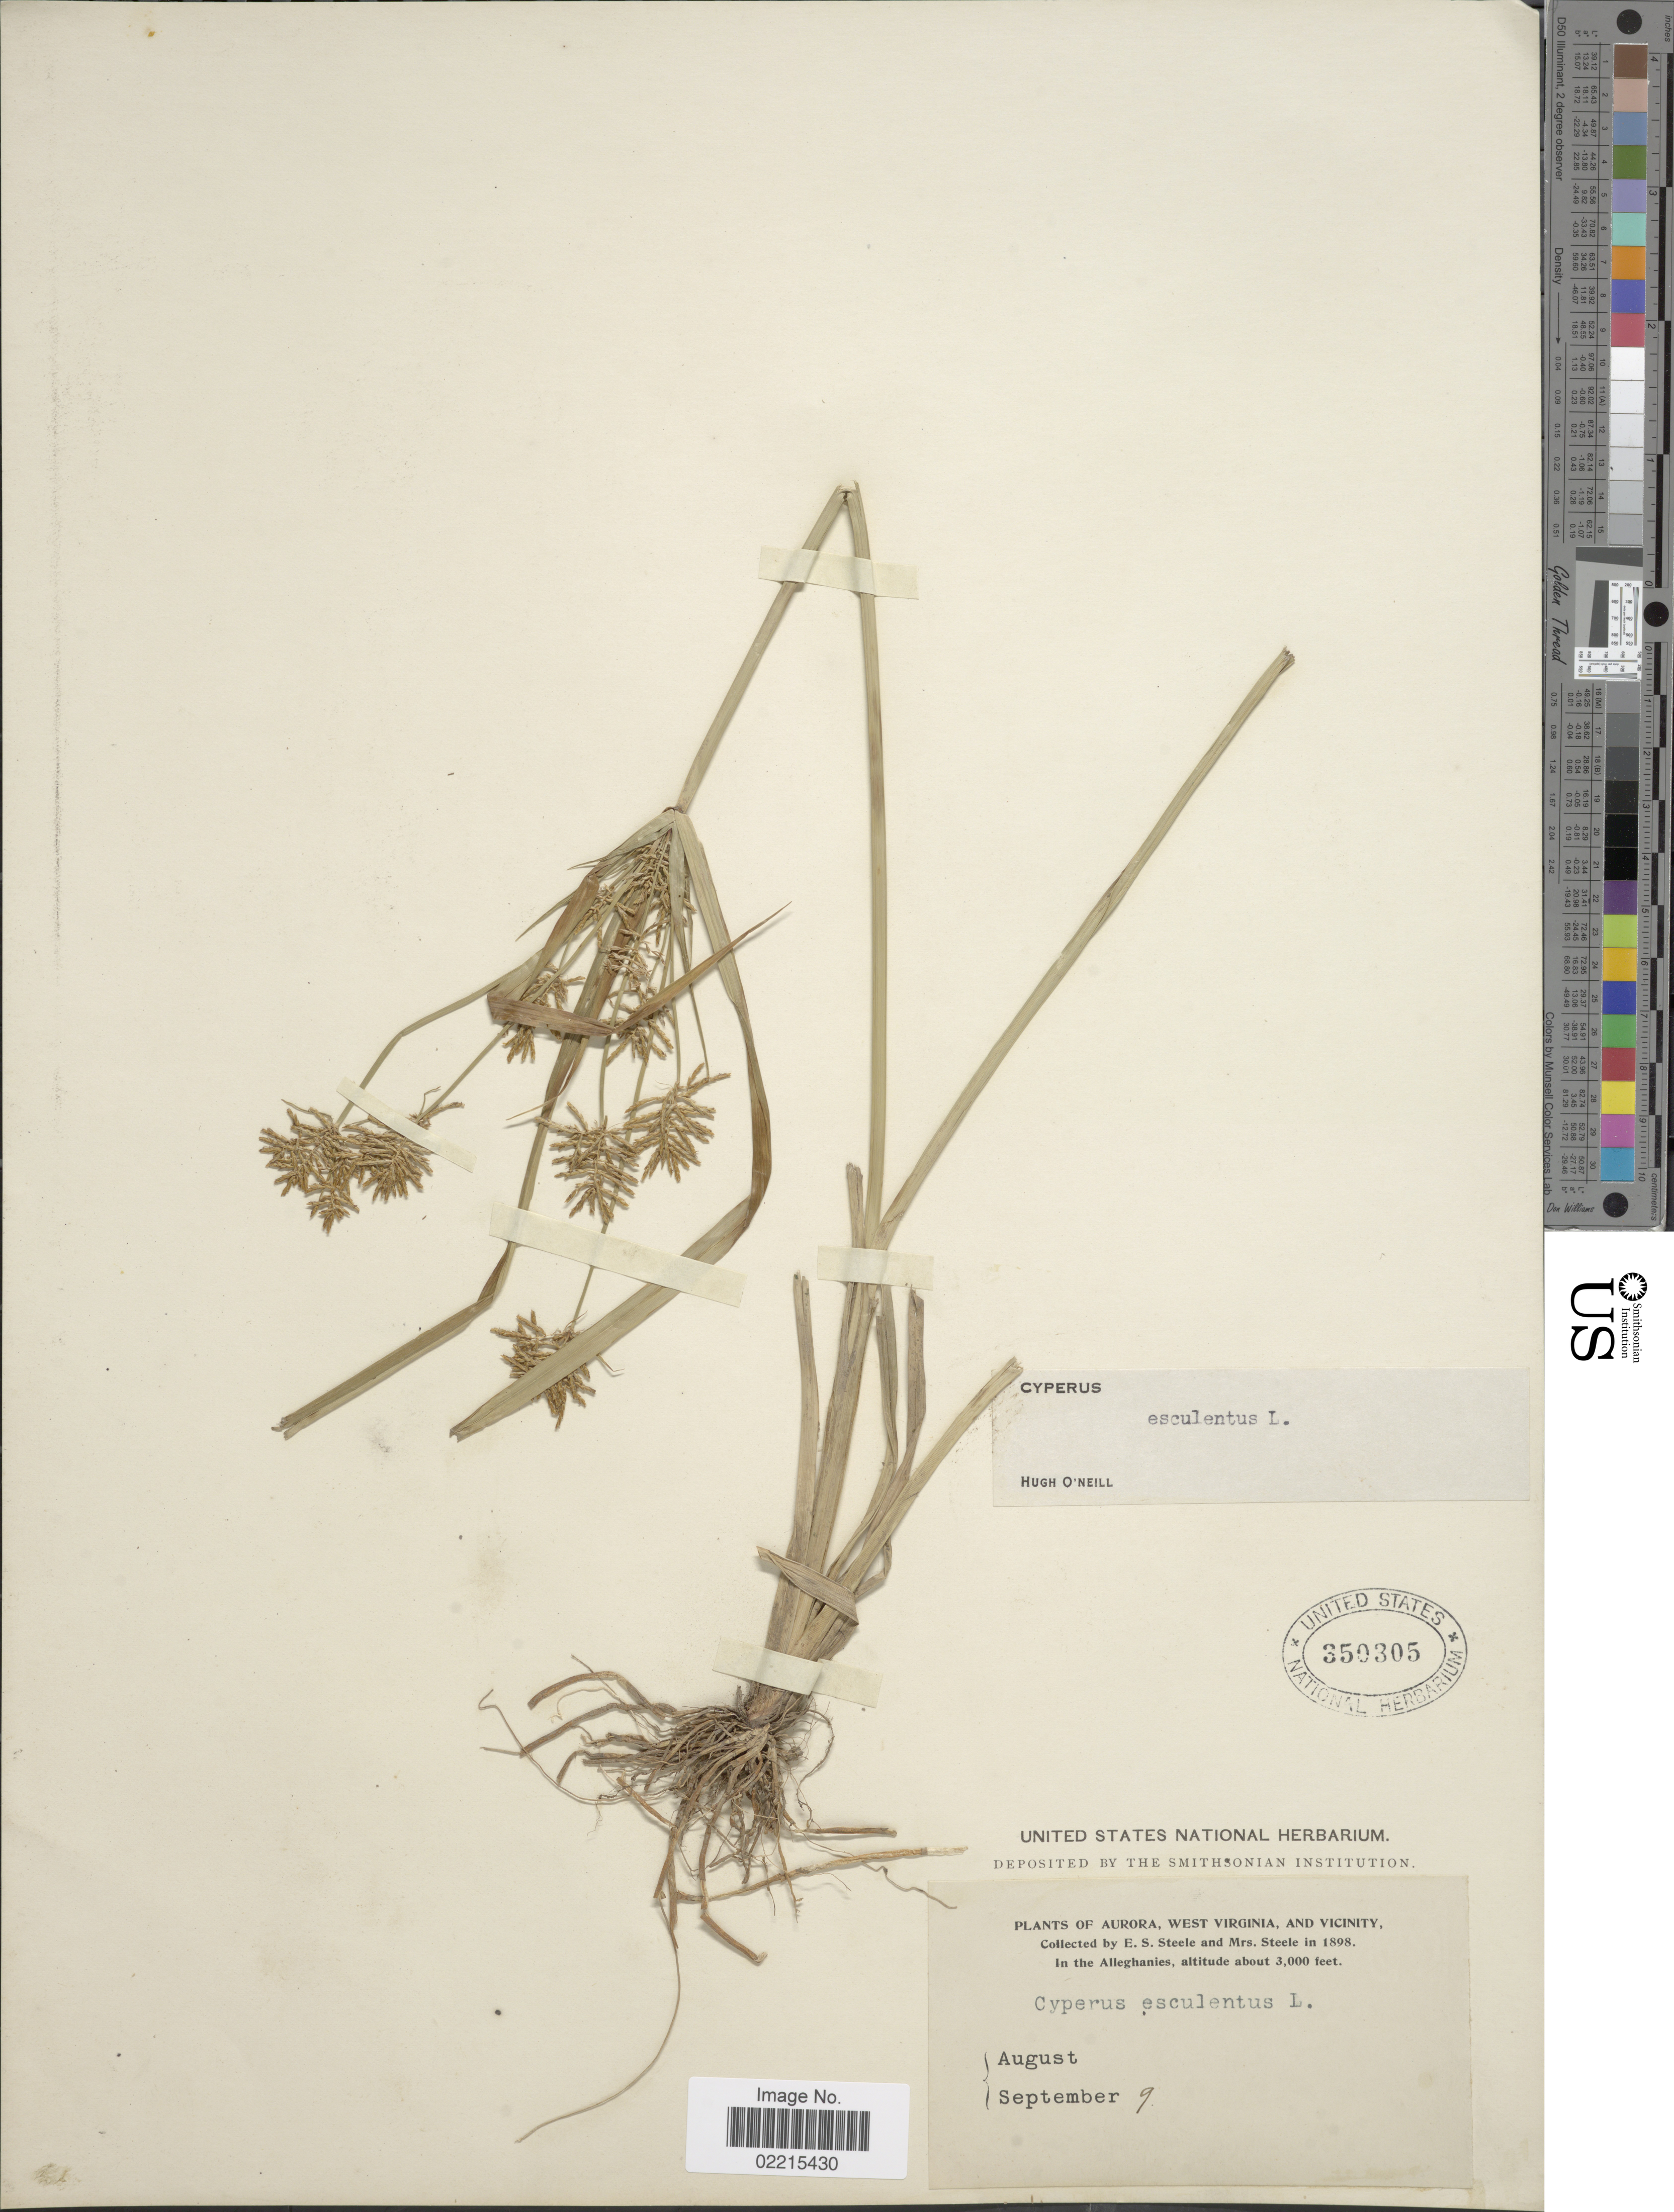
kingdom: Plantae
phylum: Tracheophyta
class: Liliopsida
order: Poales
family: Cyperaceae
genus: Cyperus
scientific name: Cyperus esculentus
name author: L.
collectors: E. Steele & Mrs. E. S. Steele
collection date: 1898-09-09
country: United States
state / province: West Virginia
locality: Aurora and vicinity, In the Alleghenies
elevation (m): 914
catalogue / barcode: US 350305